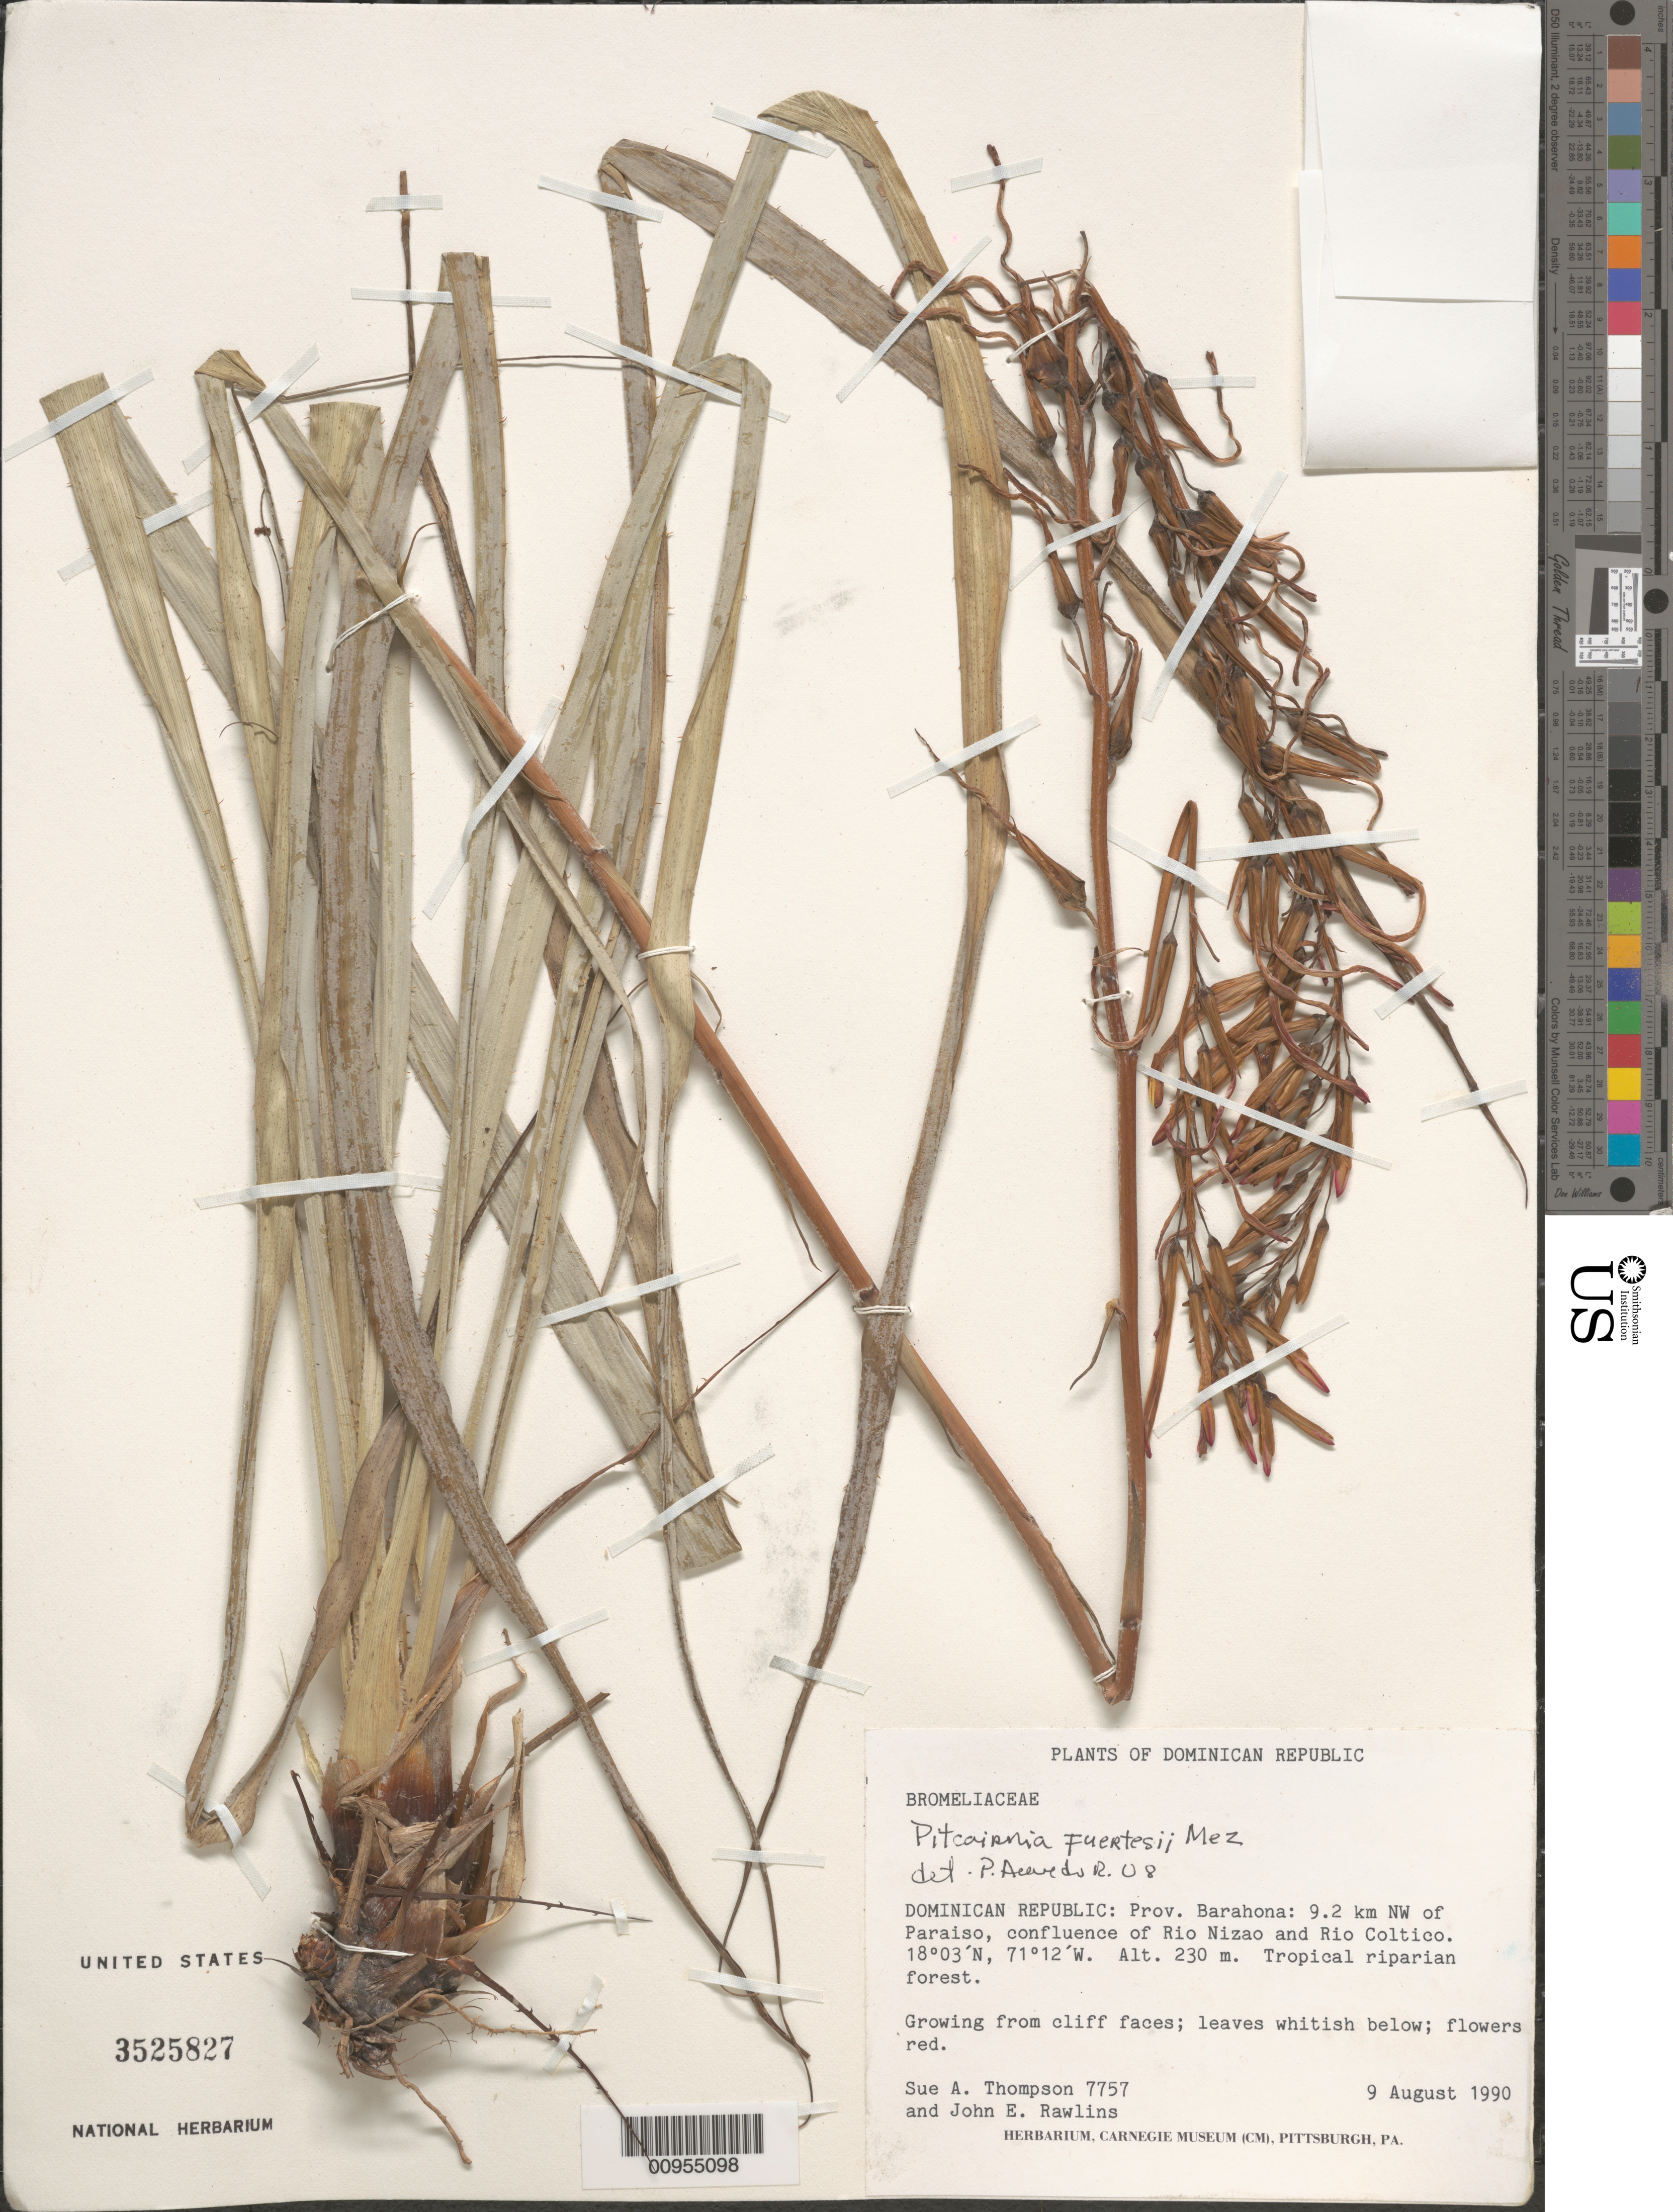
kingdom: Plantae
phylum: Tracheophyta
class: Liliopsida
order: Poales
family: Bromeliaceae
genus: Pitcairnia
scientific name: Pitcairnia jimenezii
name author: L.B. Sm.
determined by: Till, W.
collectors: S. A. Thompson & J. Rawlins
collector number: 7757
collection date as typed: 09 Aug 1990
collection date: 1990-08-09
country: Dominican Republic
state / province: Barahona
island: Hispaniola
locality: Paraiso, 9.2 km NW of, confluence of Rio Nizao and Rio Coltico.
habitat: Tropical riparian forest; growing from cliff faces.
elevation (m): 230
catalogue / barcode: US 3525827